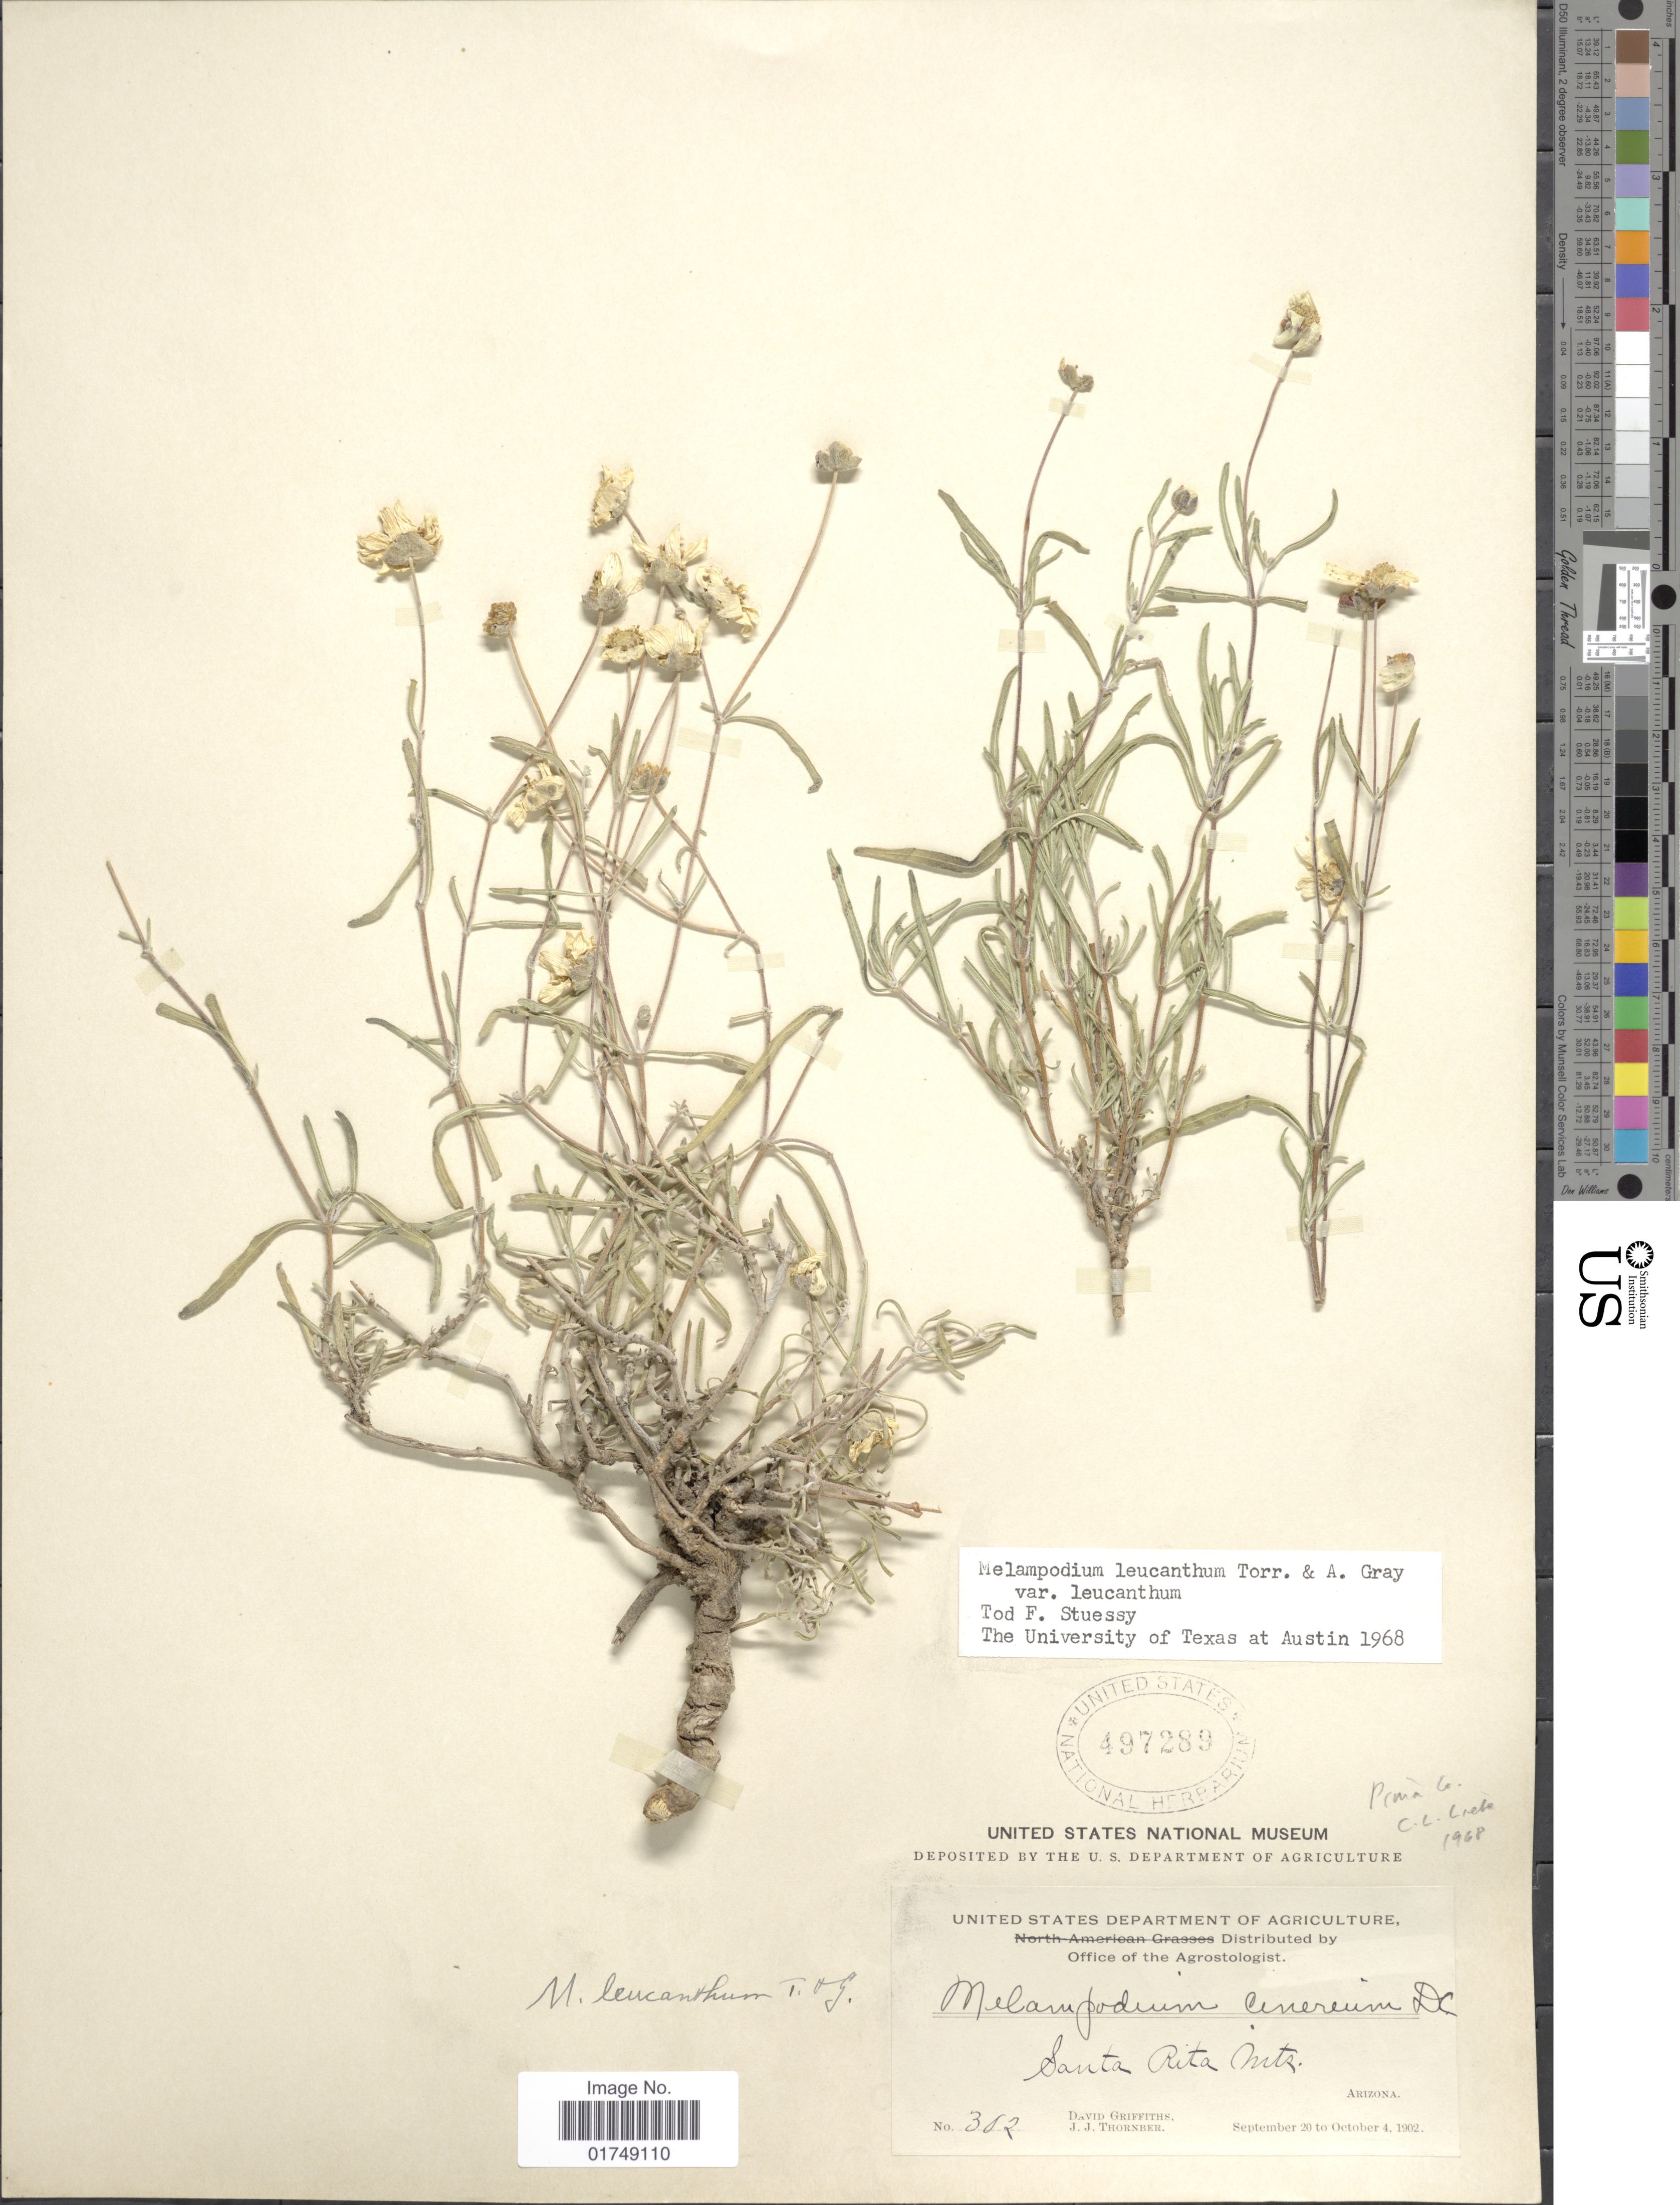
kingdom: Plantae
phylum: Tracheophyta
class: Magnoliopsida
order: Asterales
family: Asteraceae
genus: Melampodium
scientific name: Melampodium leucanthum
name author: Torr. & A. Gray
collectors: D. Griffiths & J. Thornber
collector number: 302*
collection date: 1902-09-20/1902-10-04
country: United States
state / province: Arizona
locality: Santa Rita Mts., Pima Co.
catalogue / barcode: US 497289